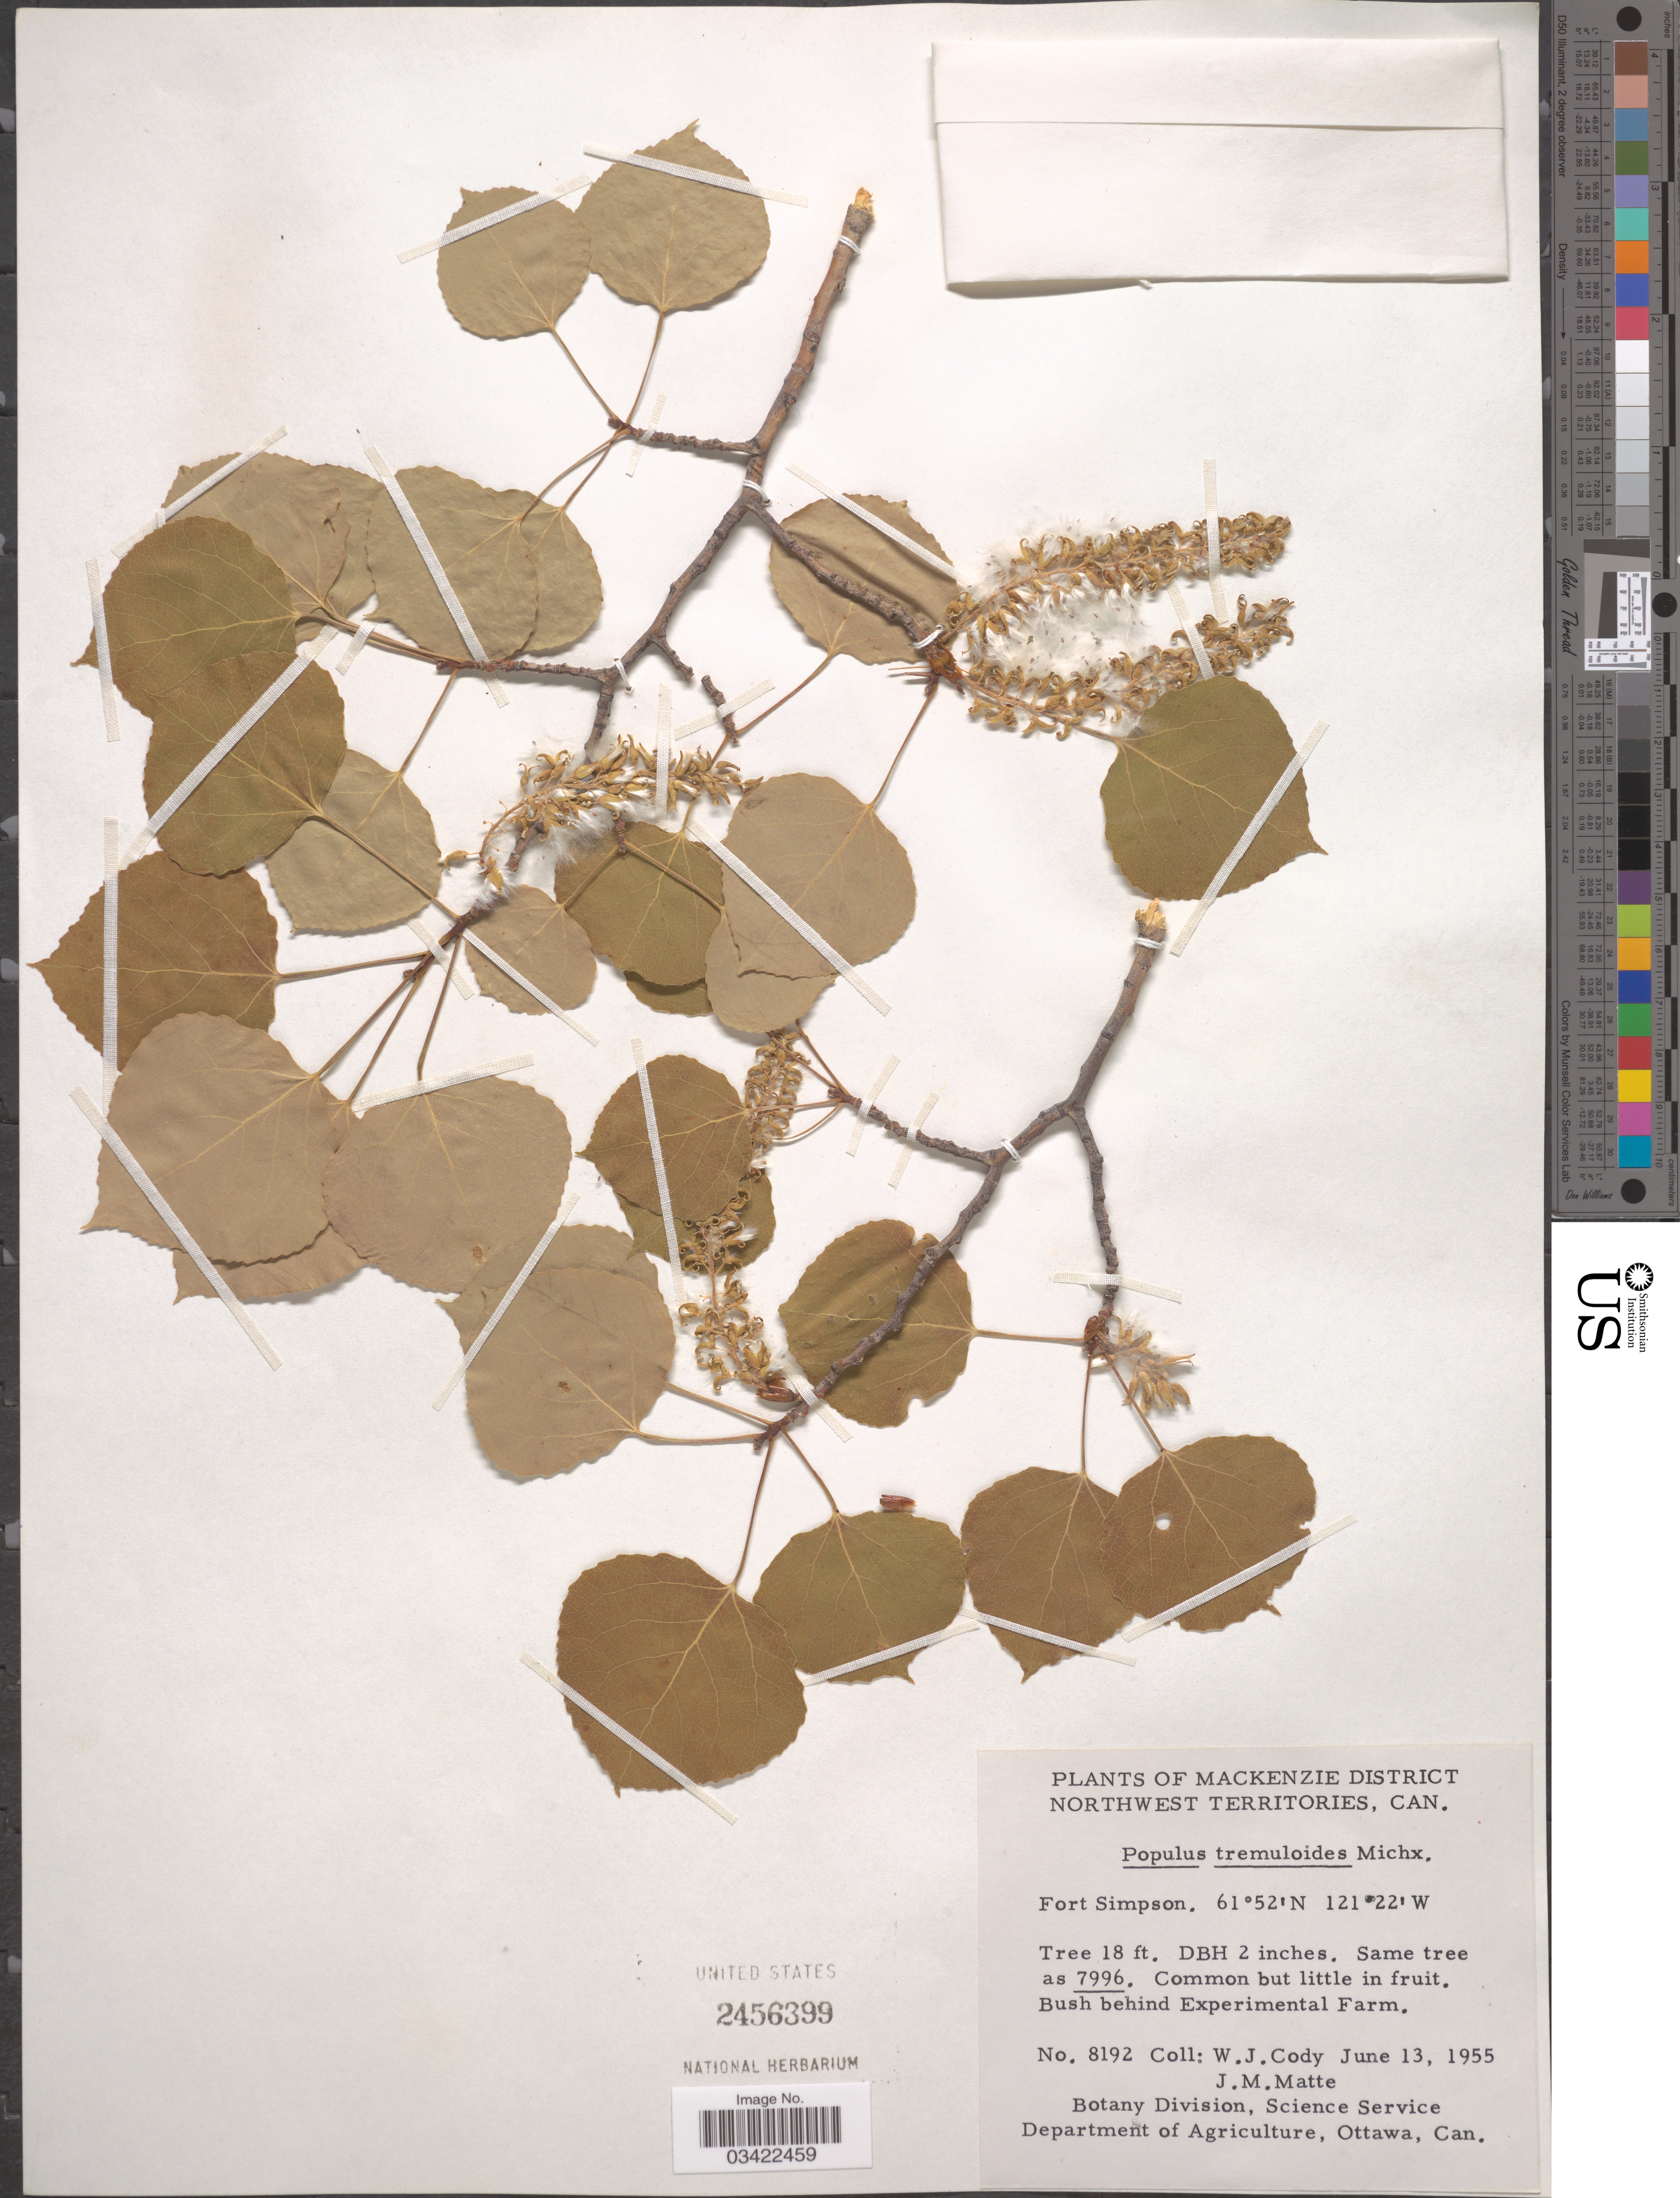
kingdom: Plantae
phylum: Tracheophyta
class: Magnoliopsida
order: Malpighiales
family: Salicaceae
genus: Populus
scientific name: Populus tremuloides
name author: Michx.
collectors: W. Cody & J. Matte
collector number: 8192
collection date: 1955-06-13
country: Canada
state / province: Northwest Territories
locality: Mackenzie District. Fort Simpson. Bush behind Experimental Farm.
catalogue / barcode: US 2456399